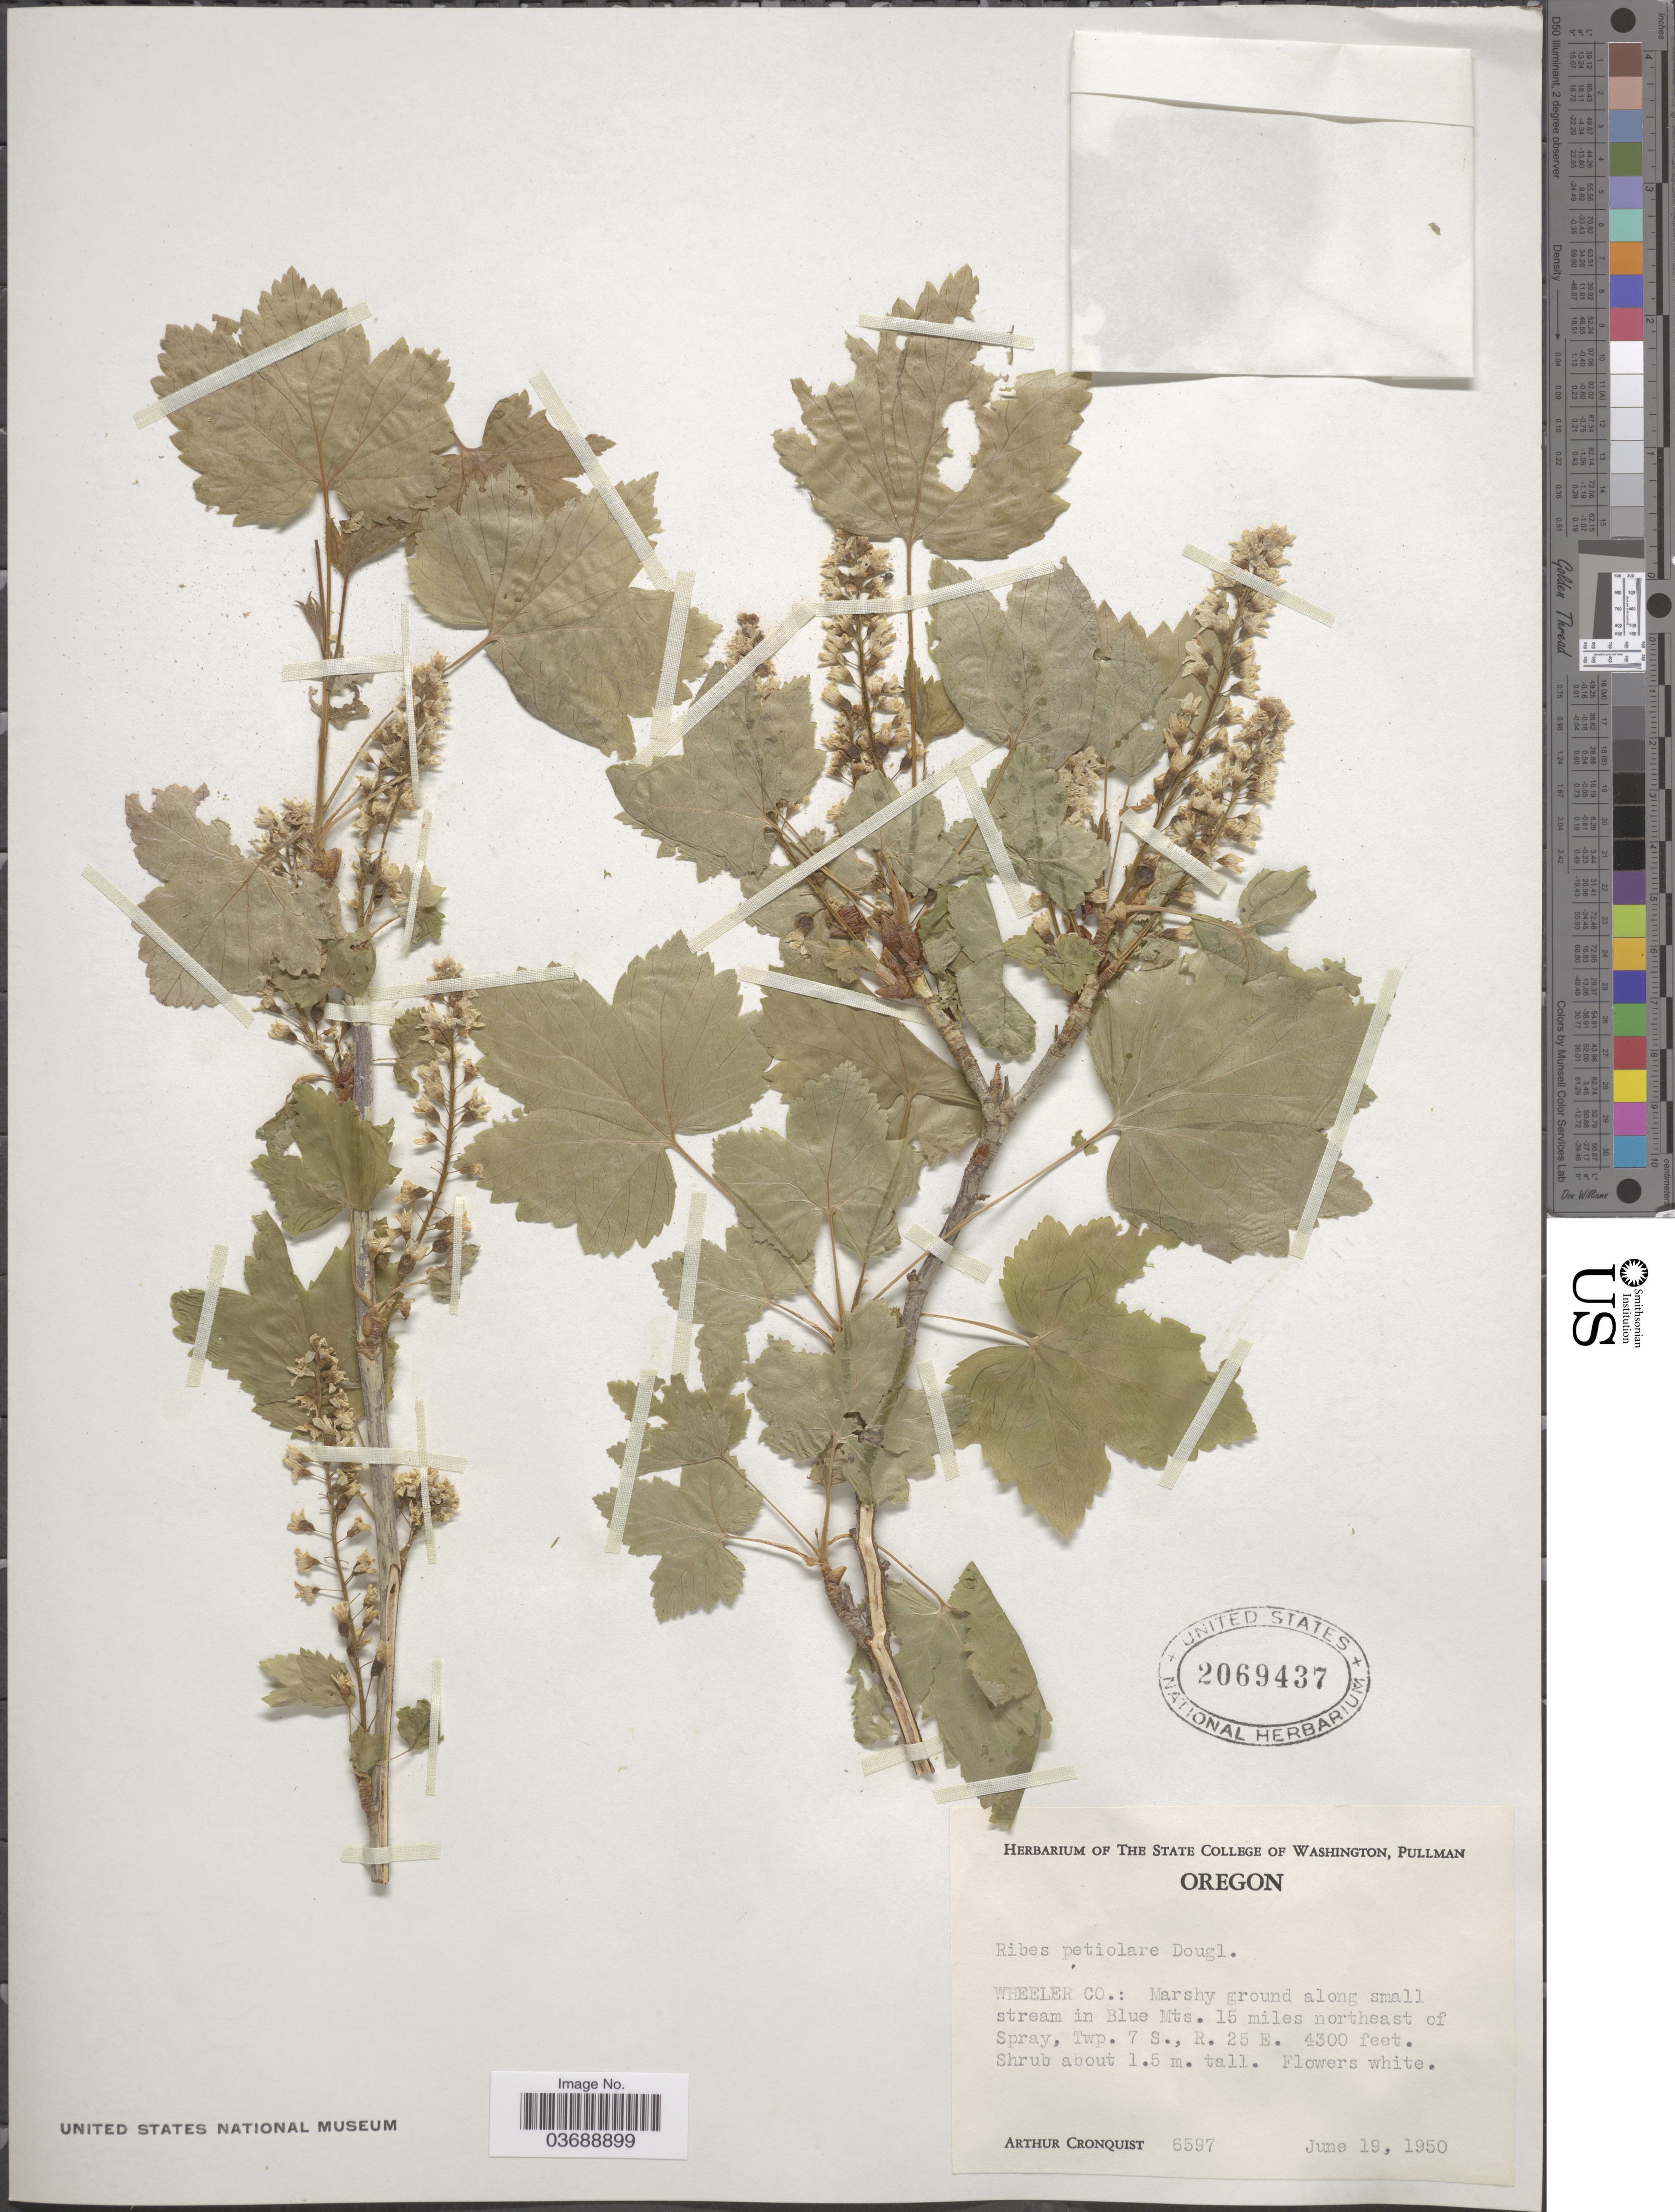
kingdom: Plantae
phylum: Tracheophyta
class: Magnoliopsida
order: Saxifragales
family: Grossulariaceae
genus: Ribes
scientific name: Ribes petiolare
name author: Douglas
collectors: A. J. Cronquist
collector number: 6597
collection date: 1950-06-19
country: United States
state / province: Oregon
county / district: Wheeler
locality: Wheeler Co.: Marshy ground along small stream in Blue Mts. 15 miles northeast of Spray, Twp. 7 S., R. 25 E.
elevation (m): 1311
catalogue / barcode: US 2069437